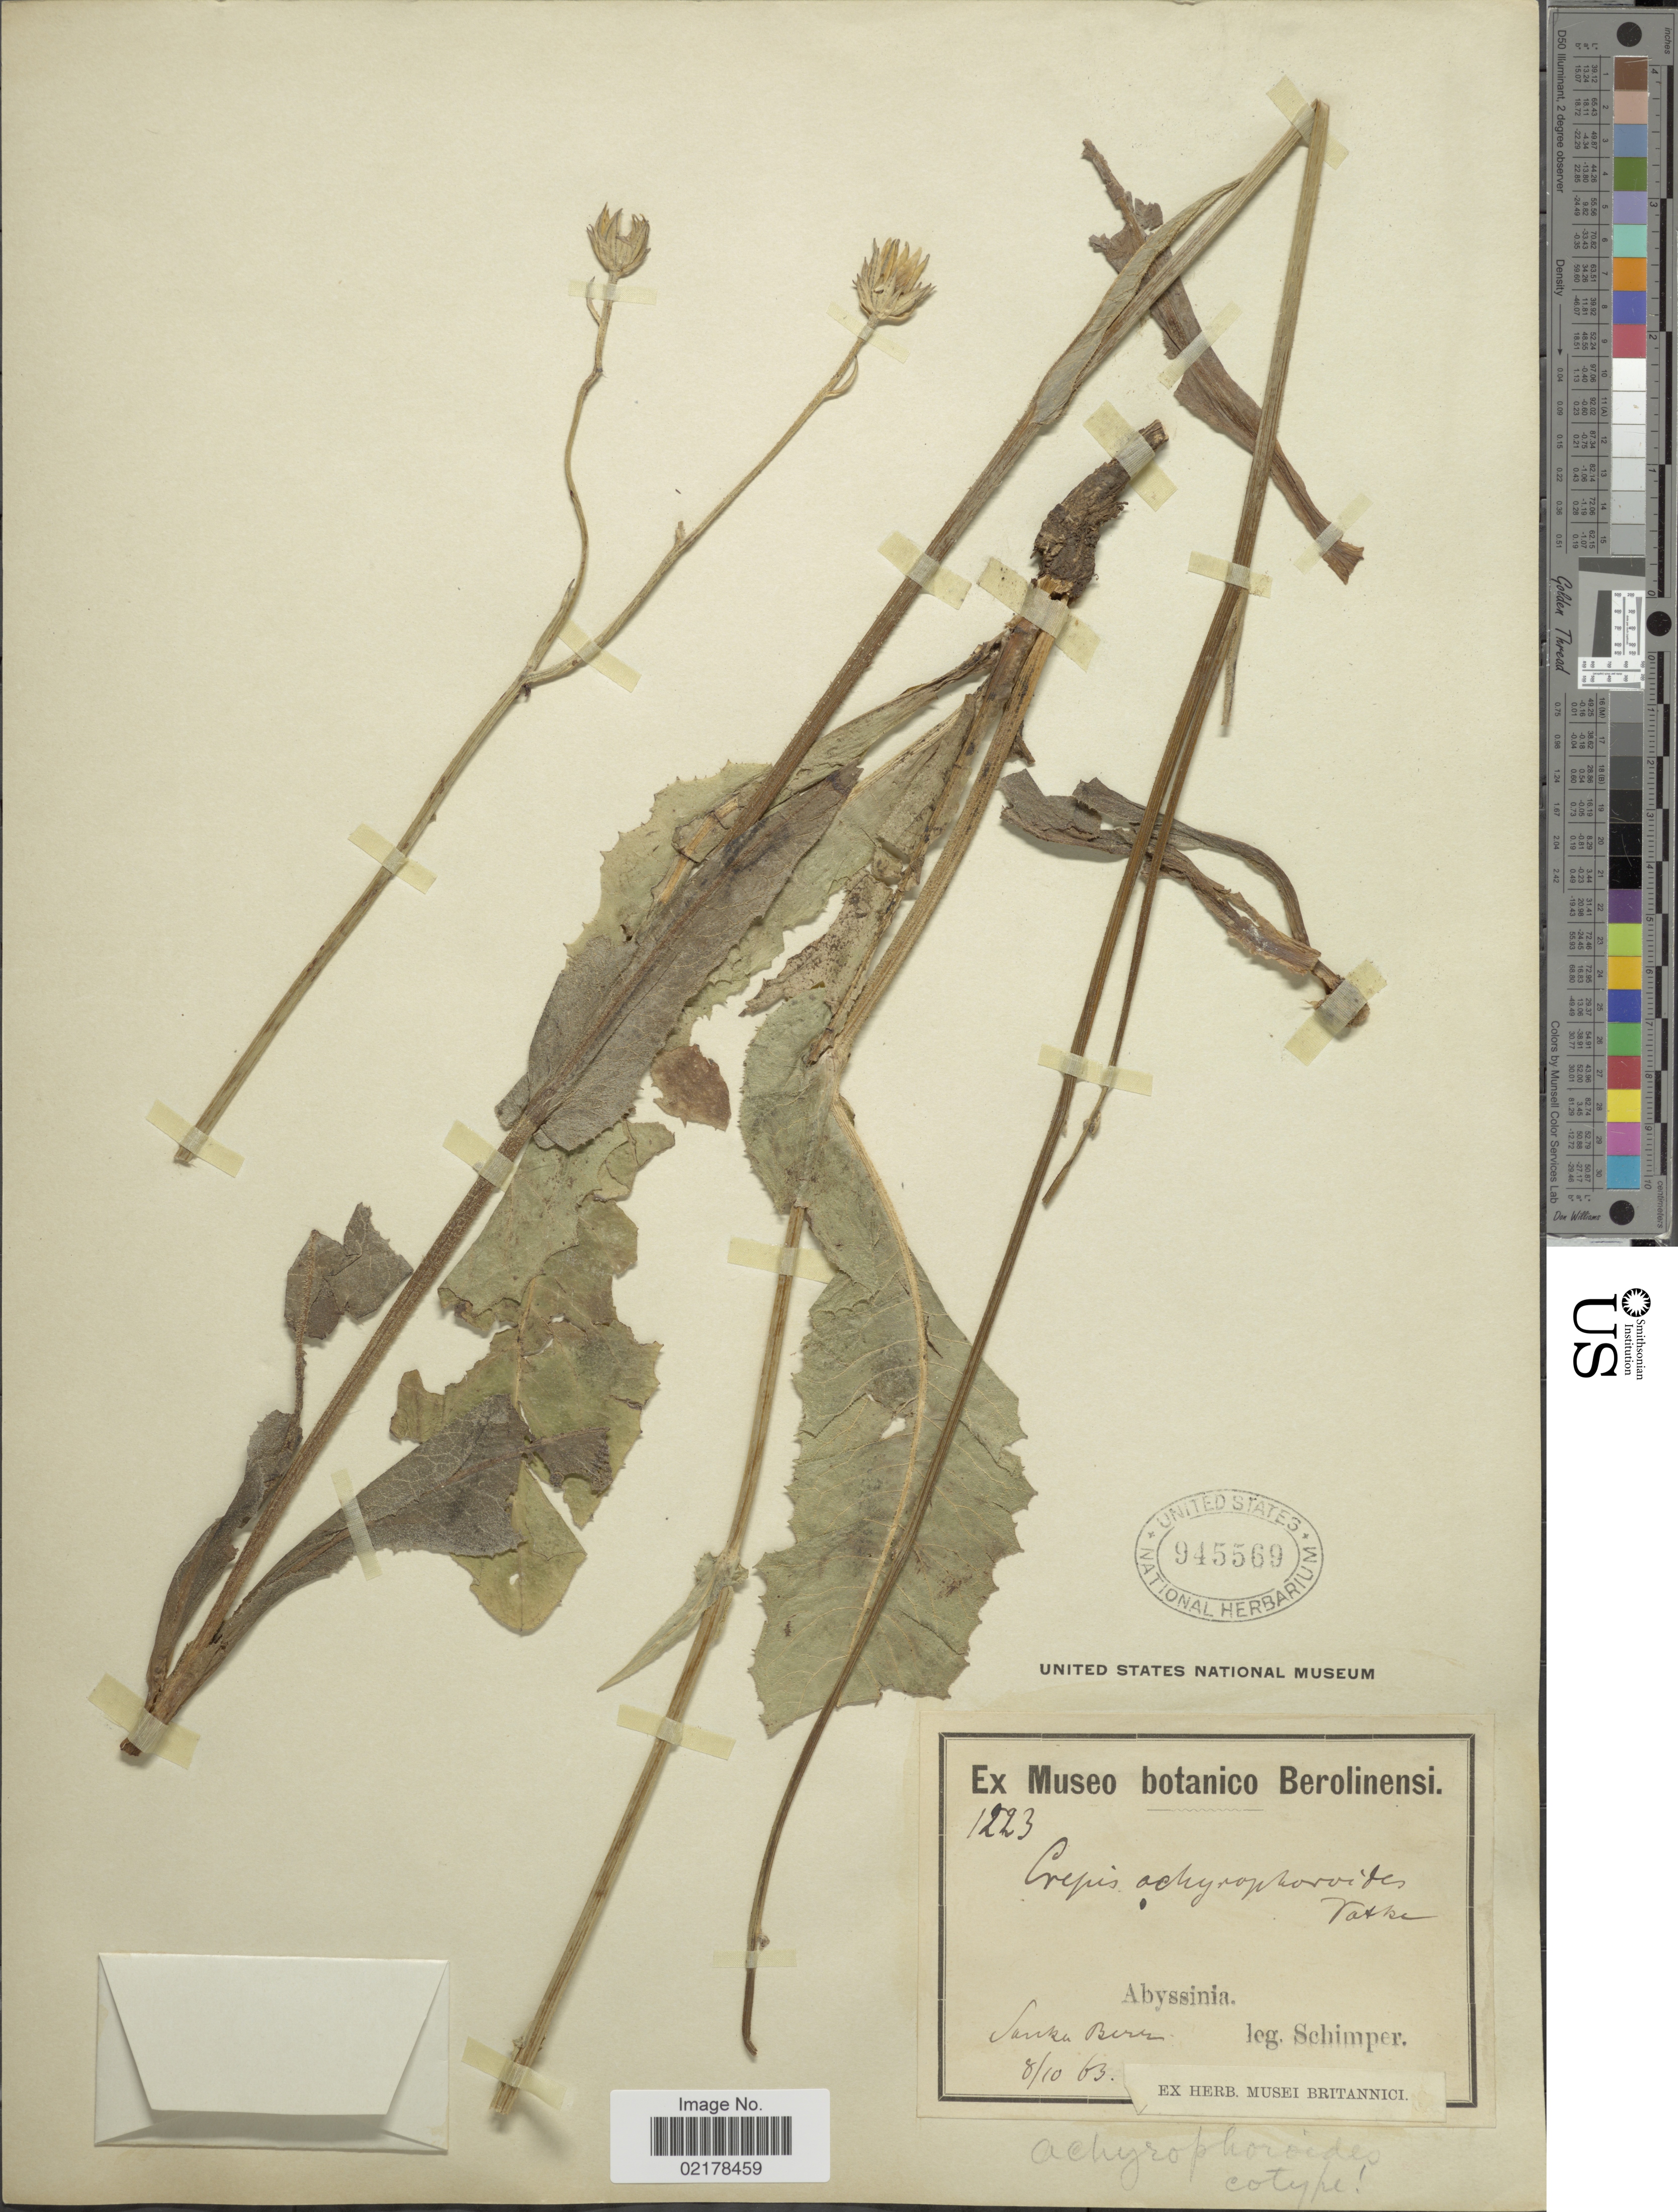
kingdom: Plantae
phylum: Tracheophyta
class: Magnoliopsida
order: Asterales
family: Asteraceae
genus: Crepis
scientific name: Crepis achyrophoroides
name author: Vatke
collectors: -. Schimper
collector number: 1223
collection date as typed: Transcribed d/m/y: 8/10/63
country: Eritrea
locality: Abyssinia, Sanka Berr [interpreted]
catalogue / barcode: US 945569